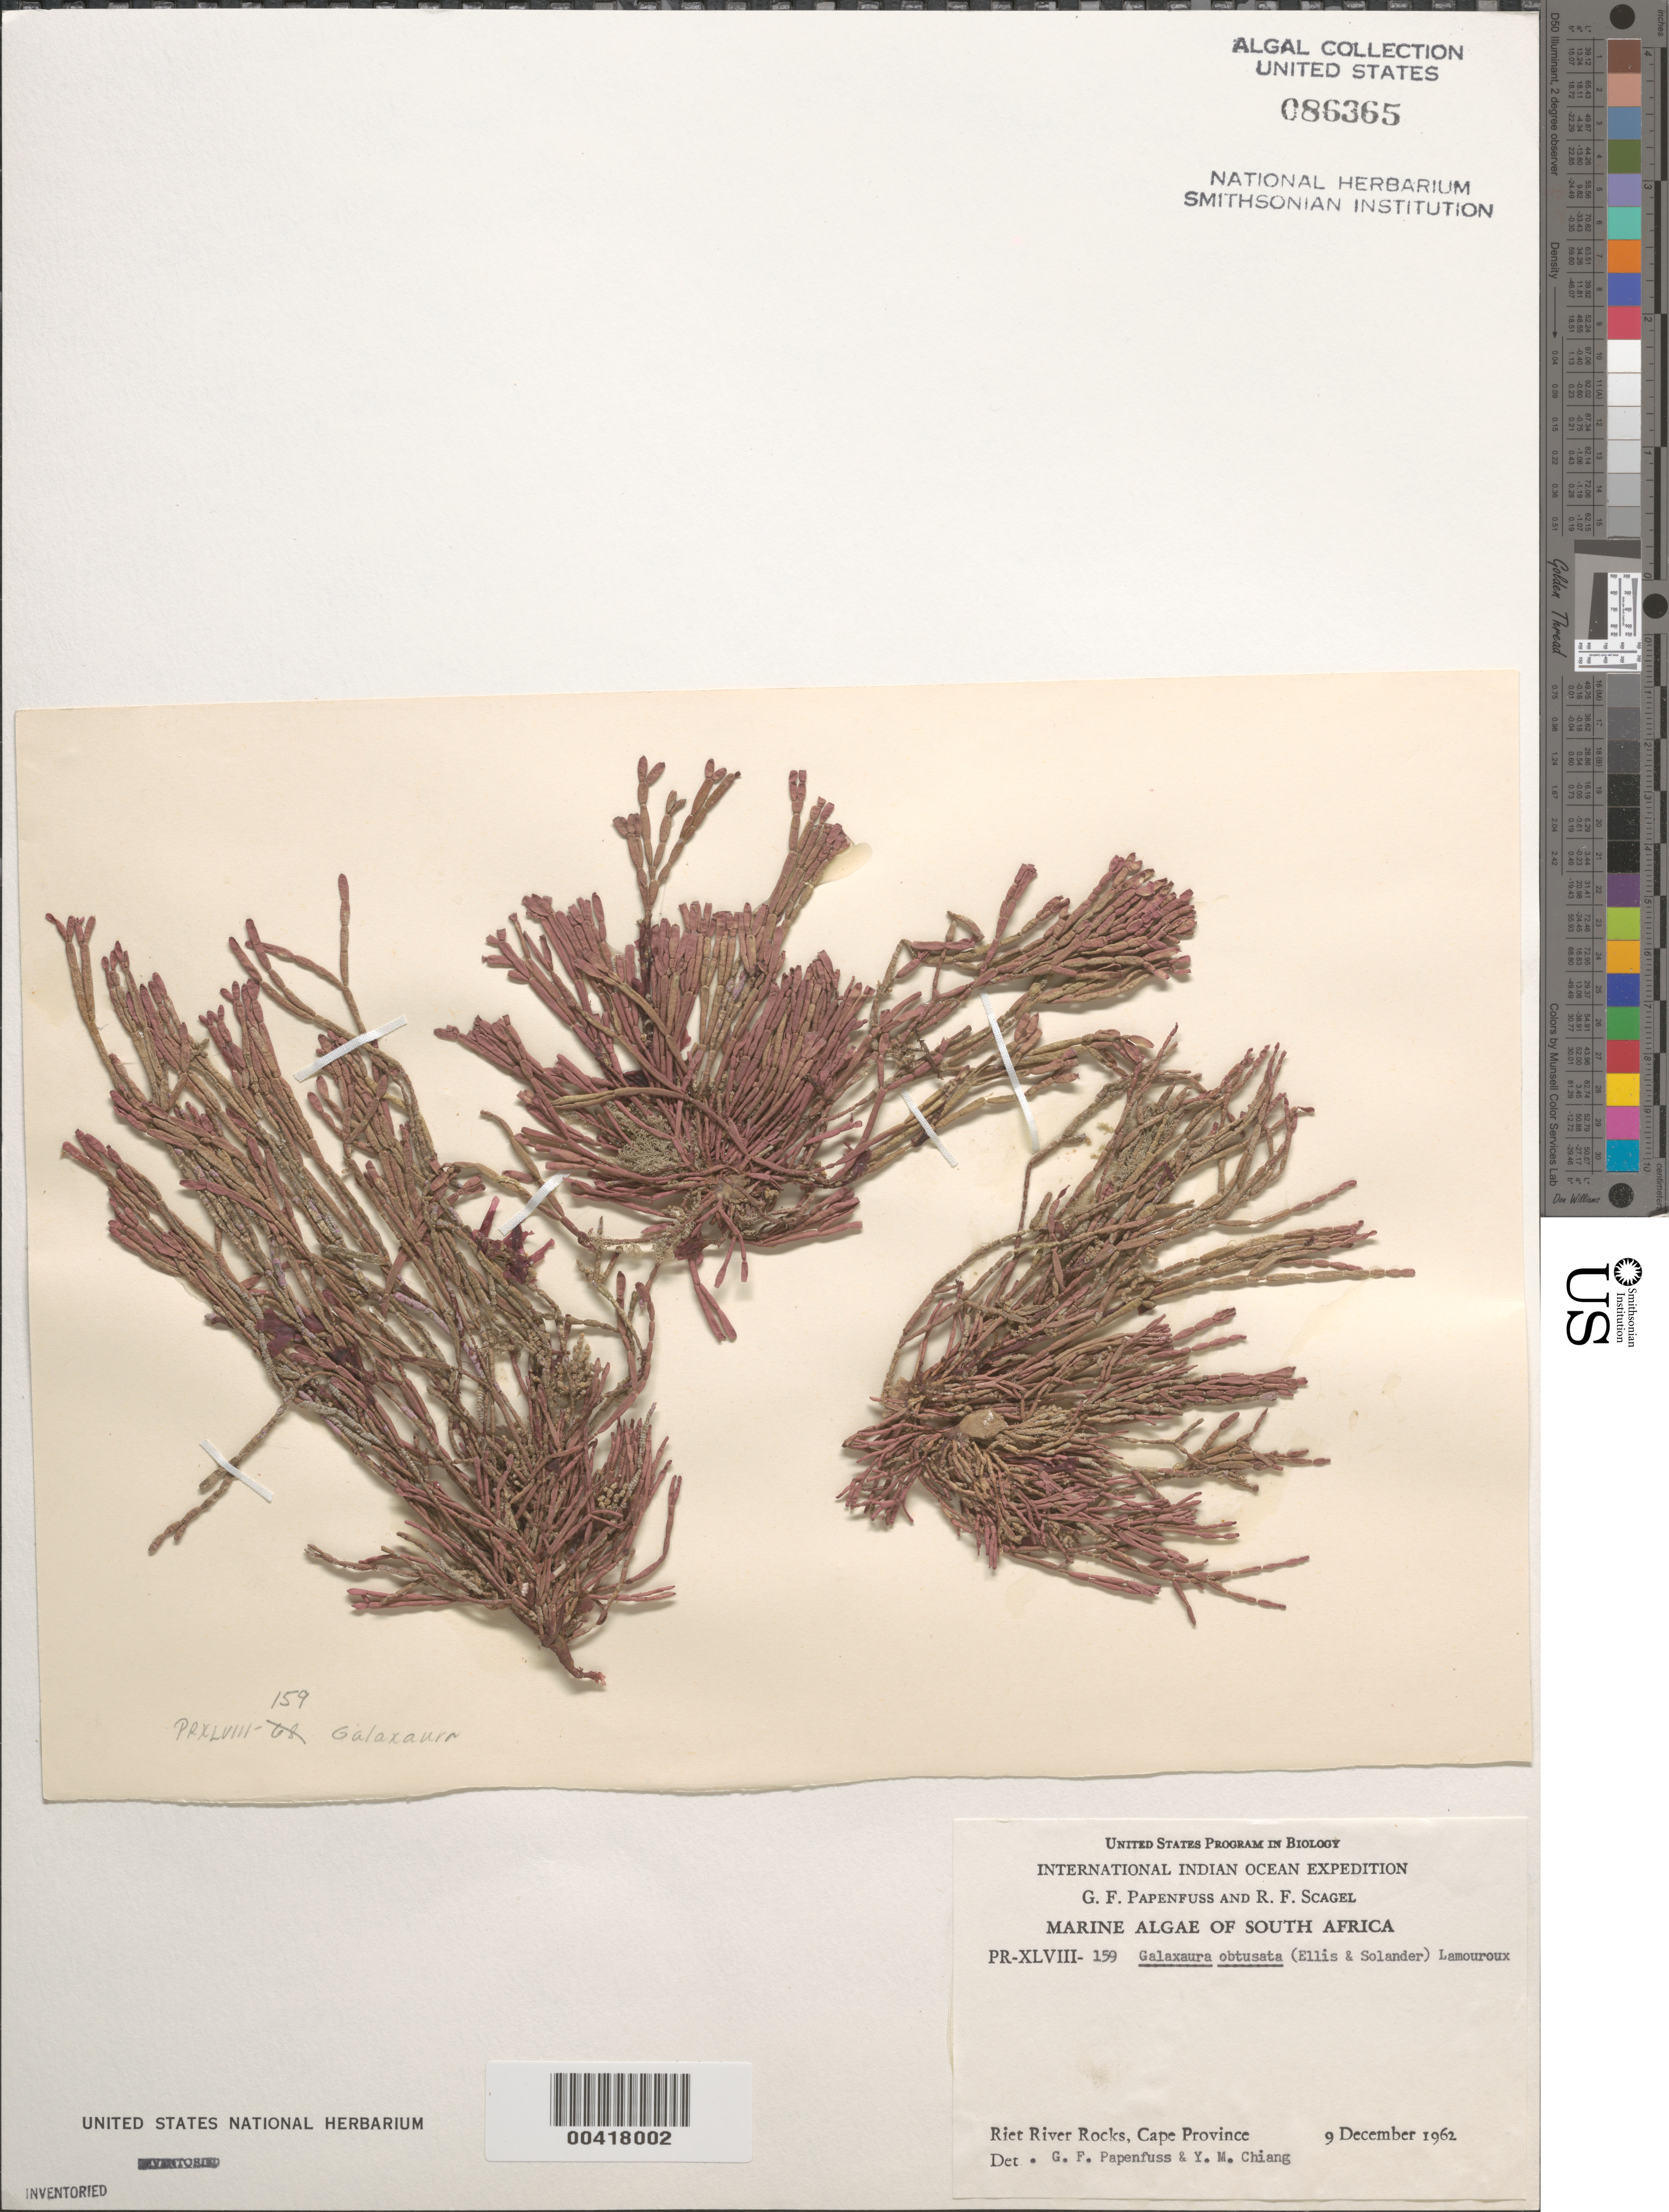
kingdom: Plantae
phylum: Rhodophyta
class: Florideophyceae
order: Nemaliales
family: Galaxauraceae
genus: Galaxaura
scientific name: Galaxaura obtusata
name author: (Ellis & Sol.) J.V.Lamouroux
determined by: Papenfuss, G. F.; Chiang, Y. M.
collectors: G. Papenfuss & R. F. Scagel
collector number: PR-XLVIII-159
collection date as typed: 09 Dec 1962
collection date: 1962-12-09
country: South Africa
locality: Riet River Rocks. Cape Province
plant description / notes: International Indian Ocean Expedition, 1962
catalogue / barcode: US 86365